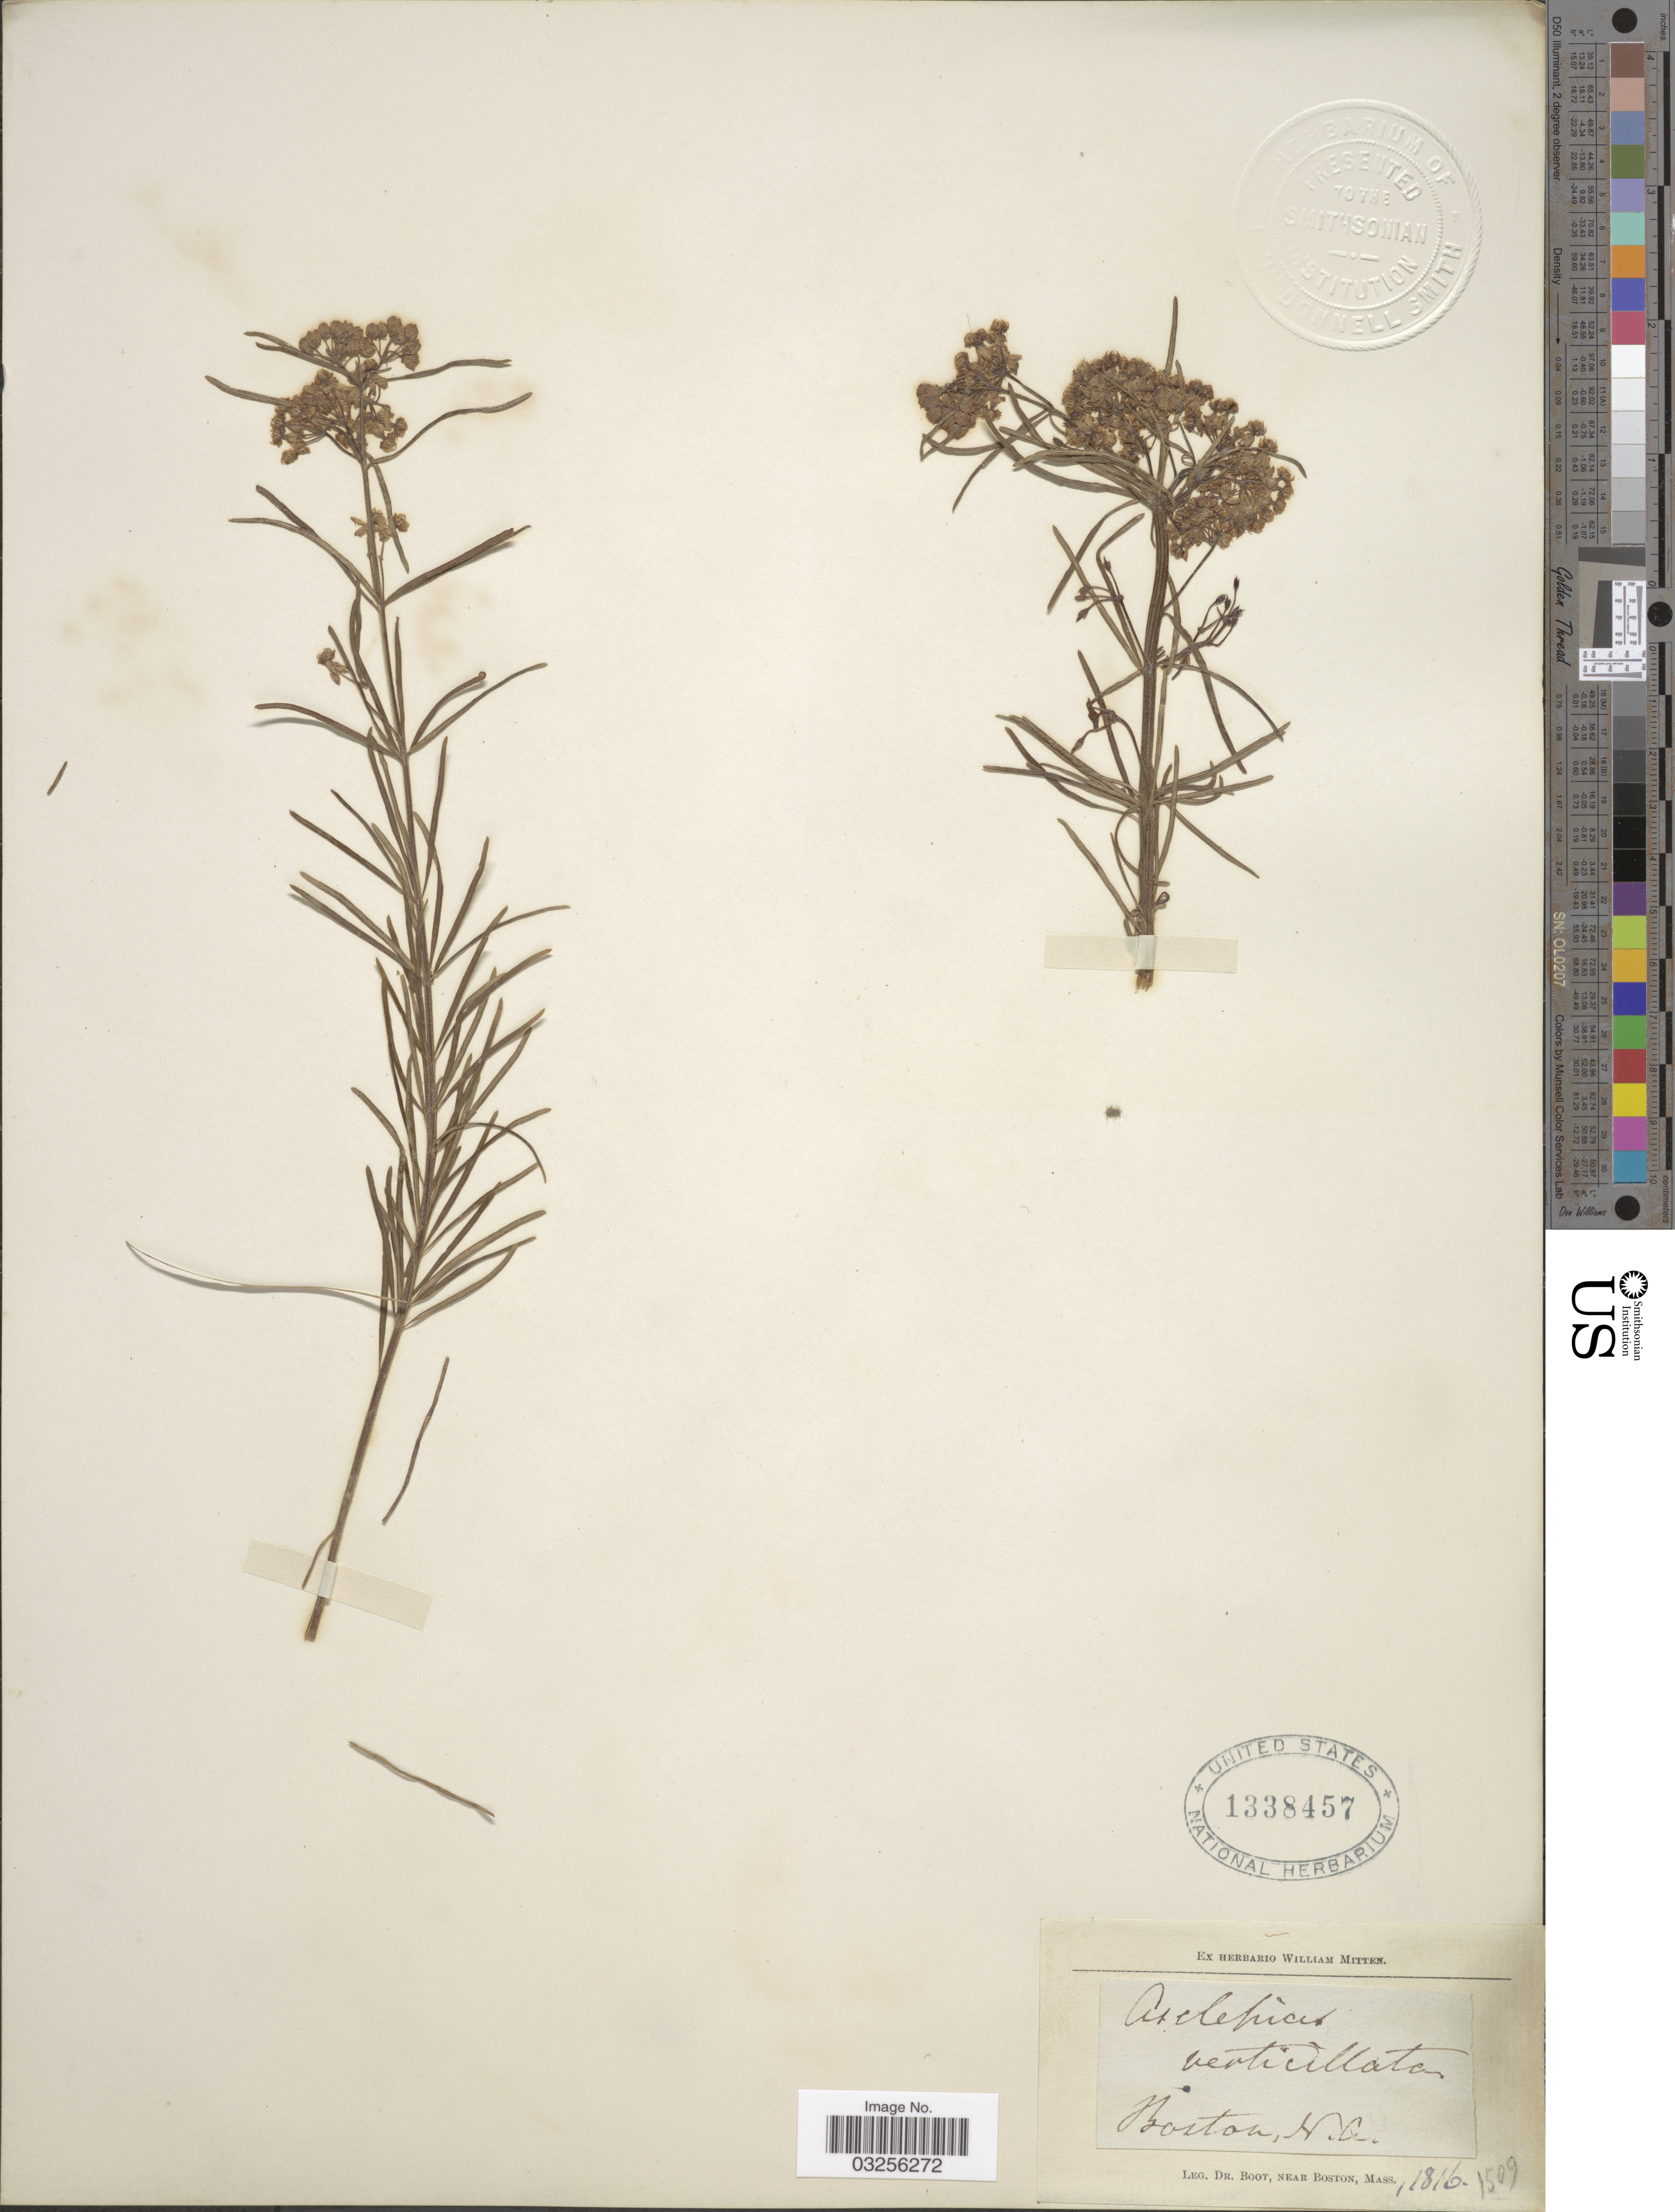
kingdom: Plantae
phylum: Tracheophyta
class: Magnoliopsida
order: Gentianales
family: Apocynaceae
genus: Asclepias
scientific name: Asclepias verticillata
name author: L.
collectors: -. Boot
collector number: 1509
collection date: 1816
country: United States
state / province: North Carolina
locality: Boston.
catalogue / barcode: US 1338457